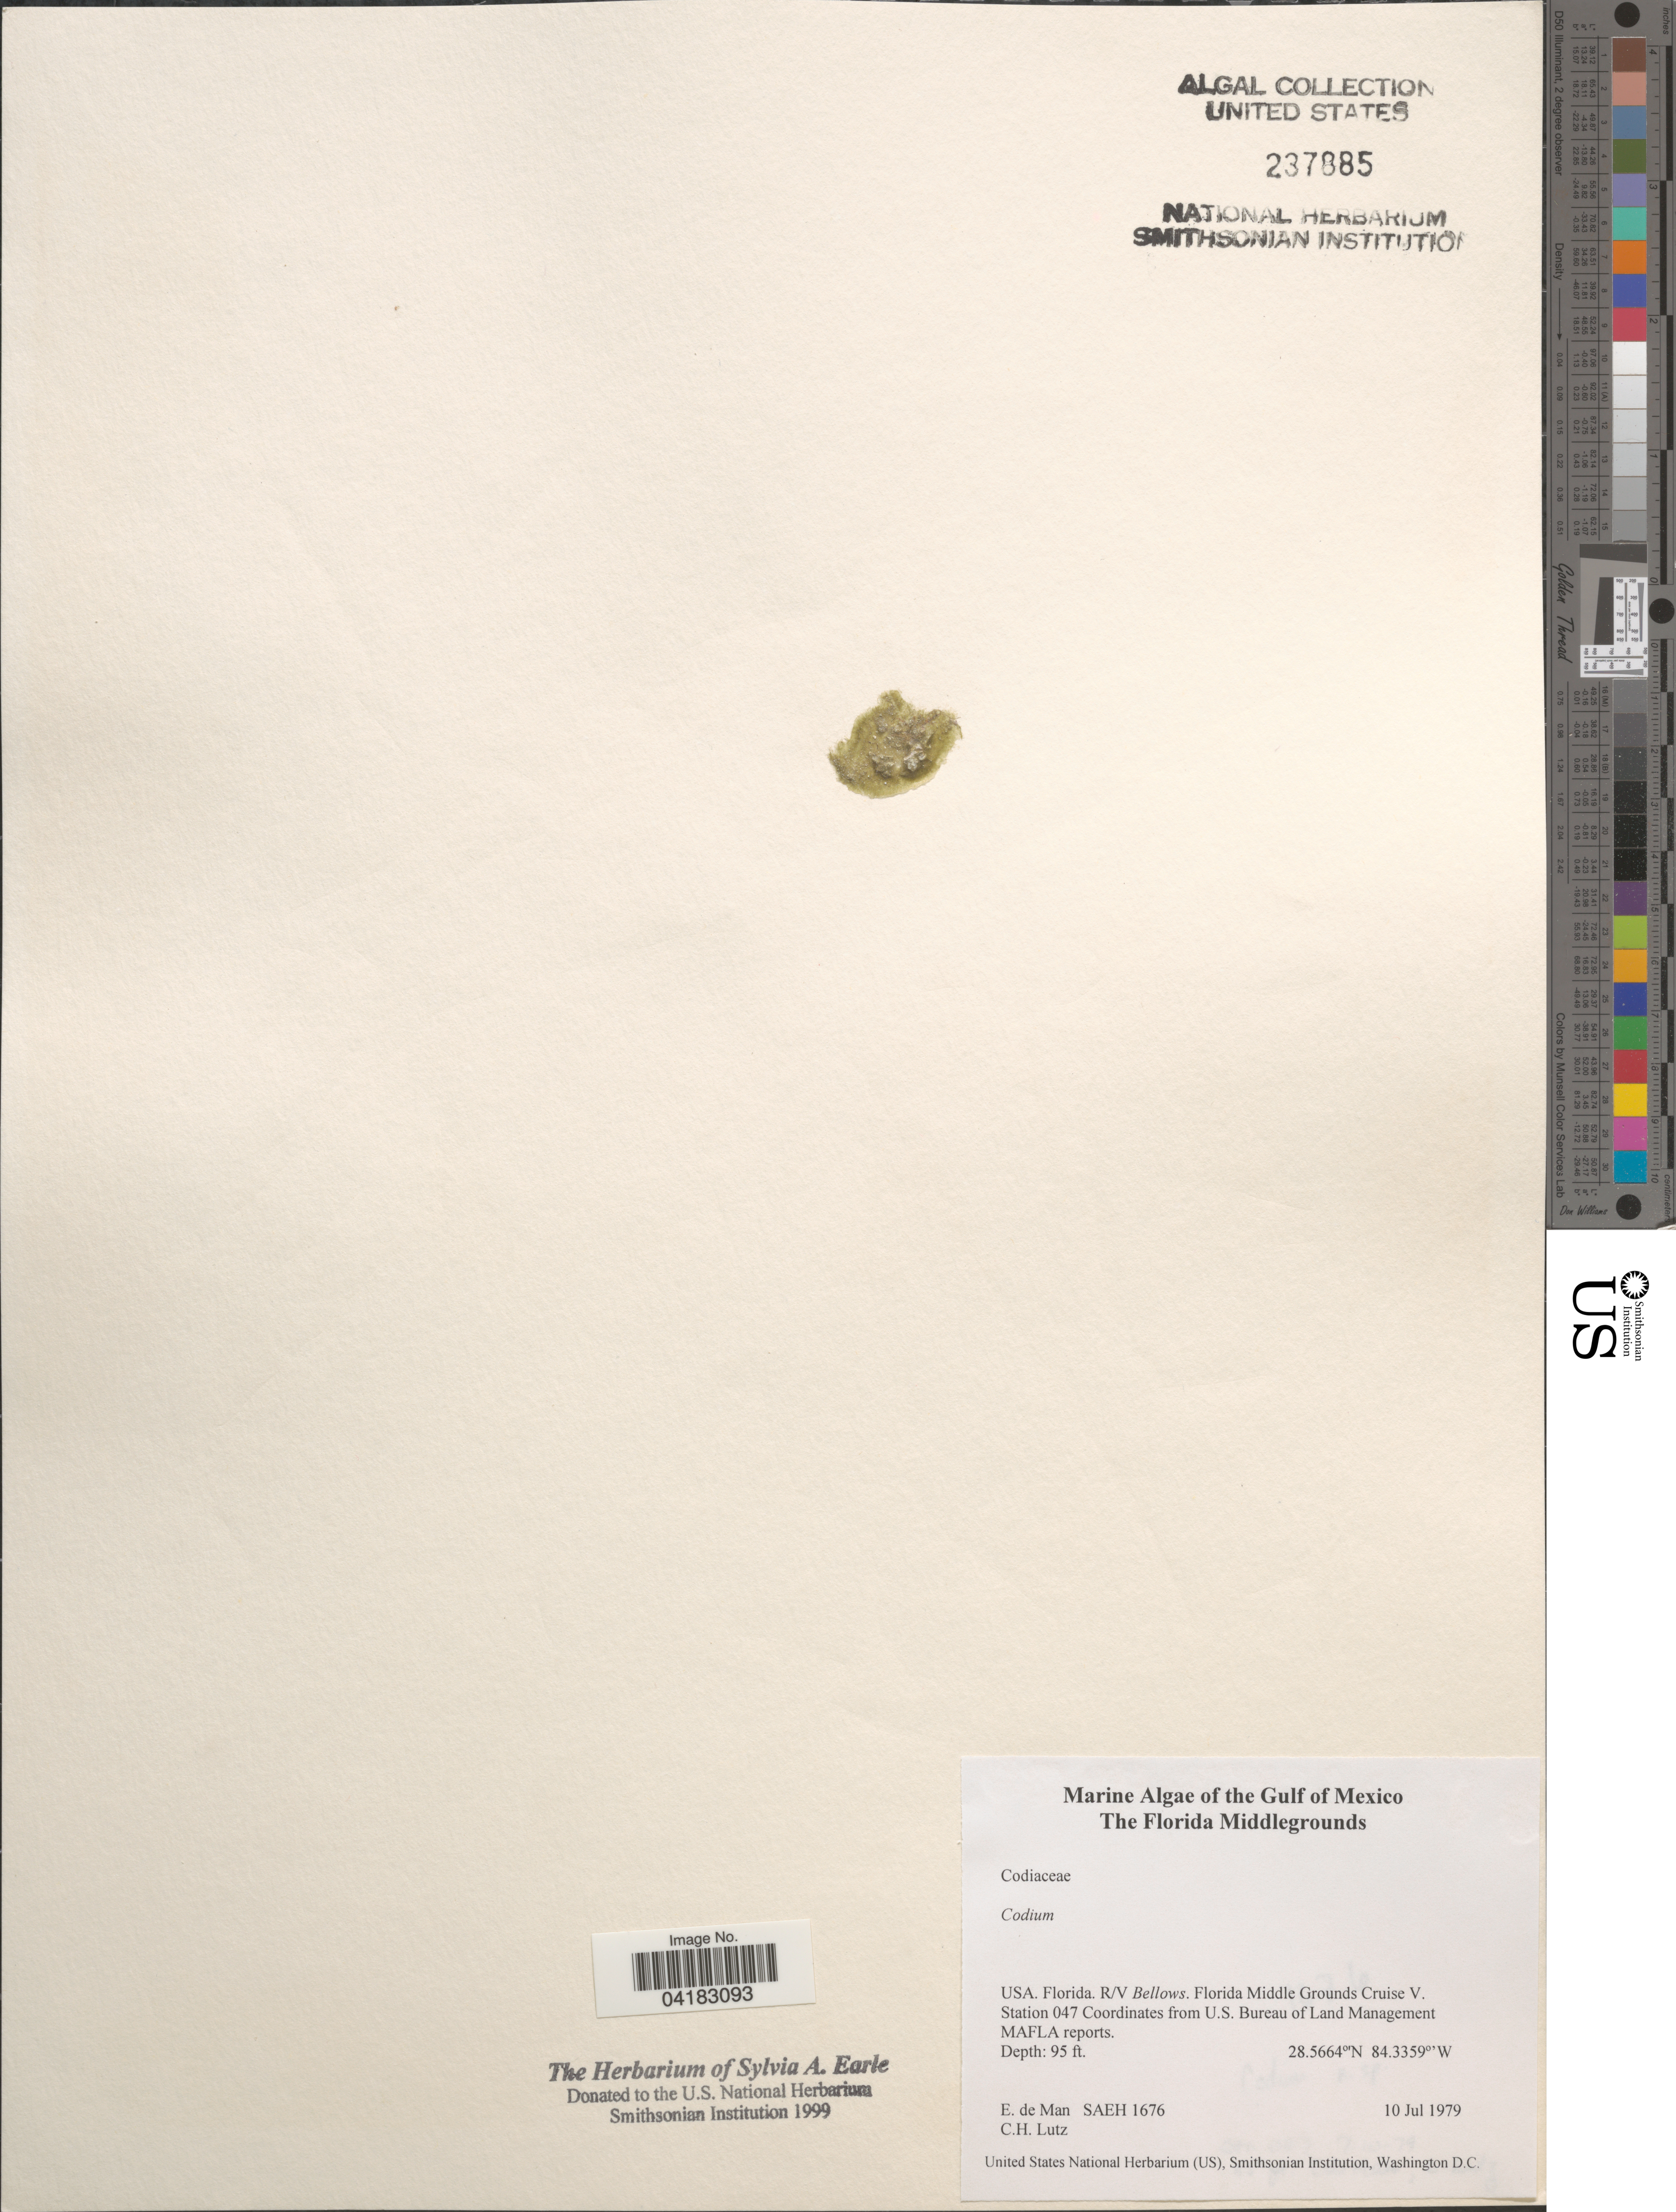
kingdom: Plantae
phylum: Chlorophyta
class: Ulvophyceae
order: Bryopsidales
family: Codiaceae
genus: Codium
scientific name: Codium sp.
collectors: E. de Man & C. Lutz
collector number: SAEH1676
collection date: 1979-07-10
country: United States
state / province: Florida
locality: Gulf of Mexico. R/V Bellows. Florida Middle Grounds Cruise V. Station 047.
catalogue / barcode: US 237885